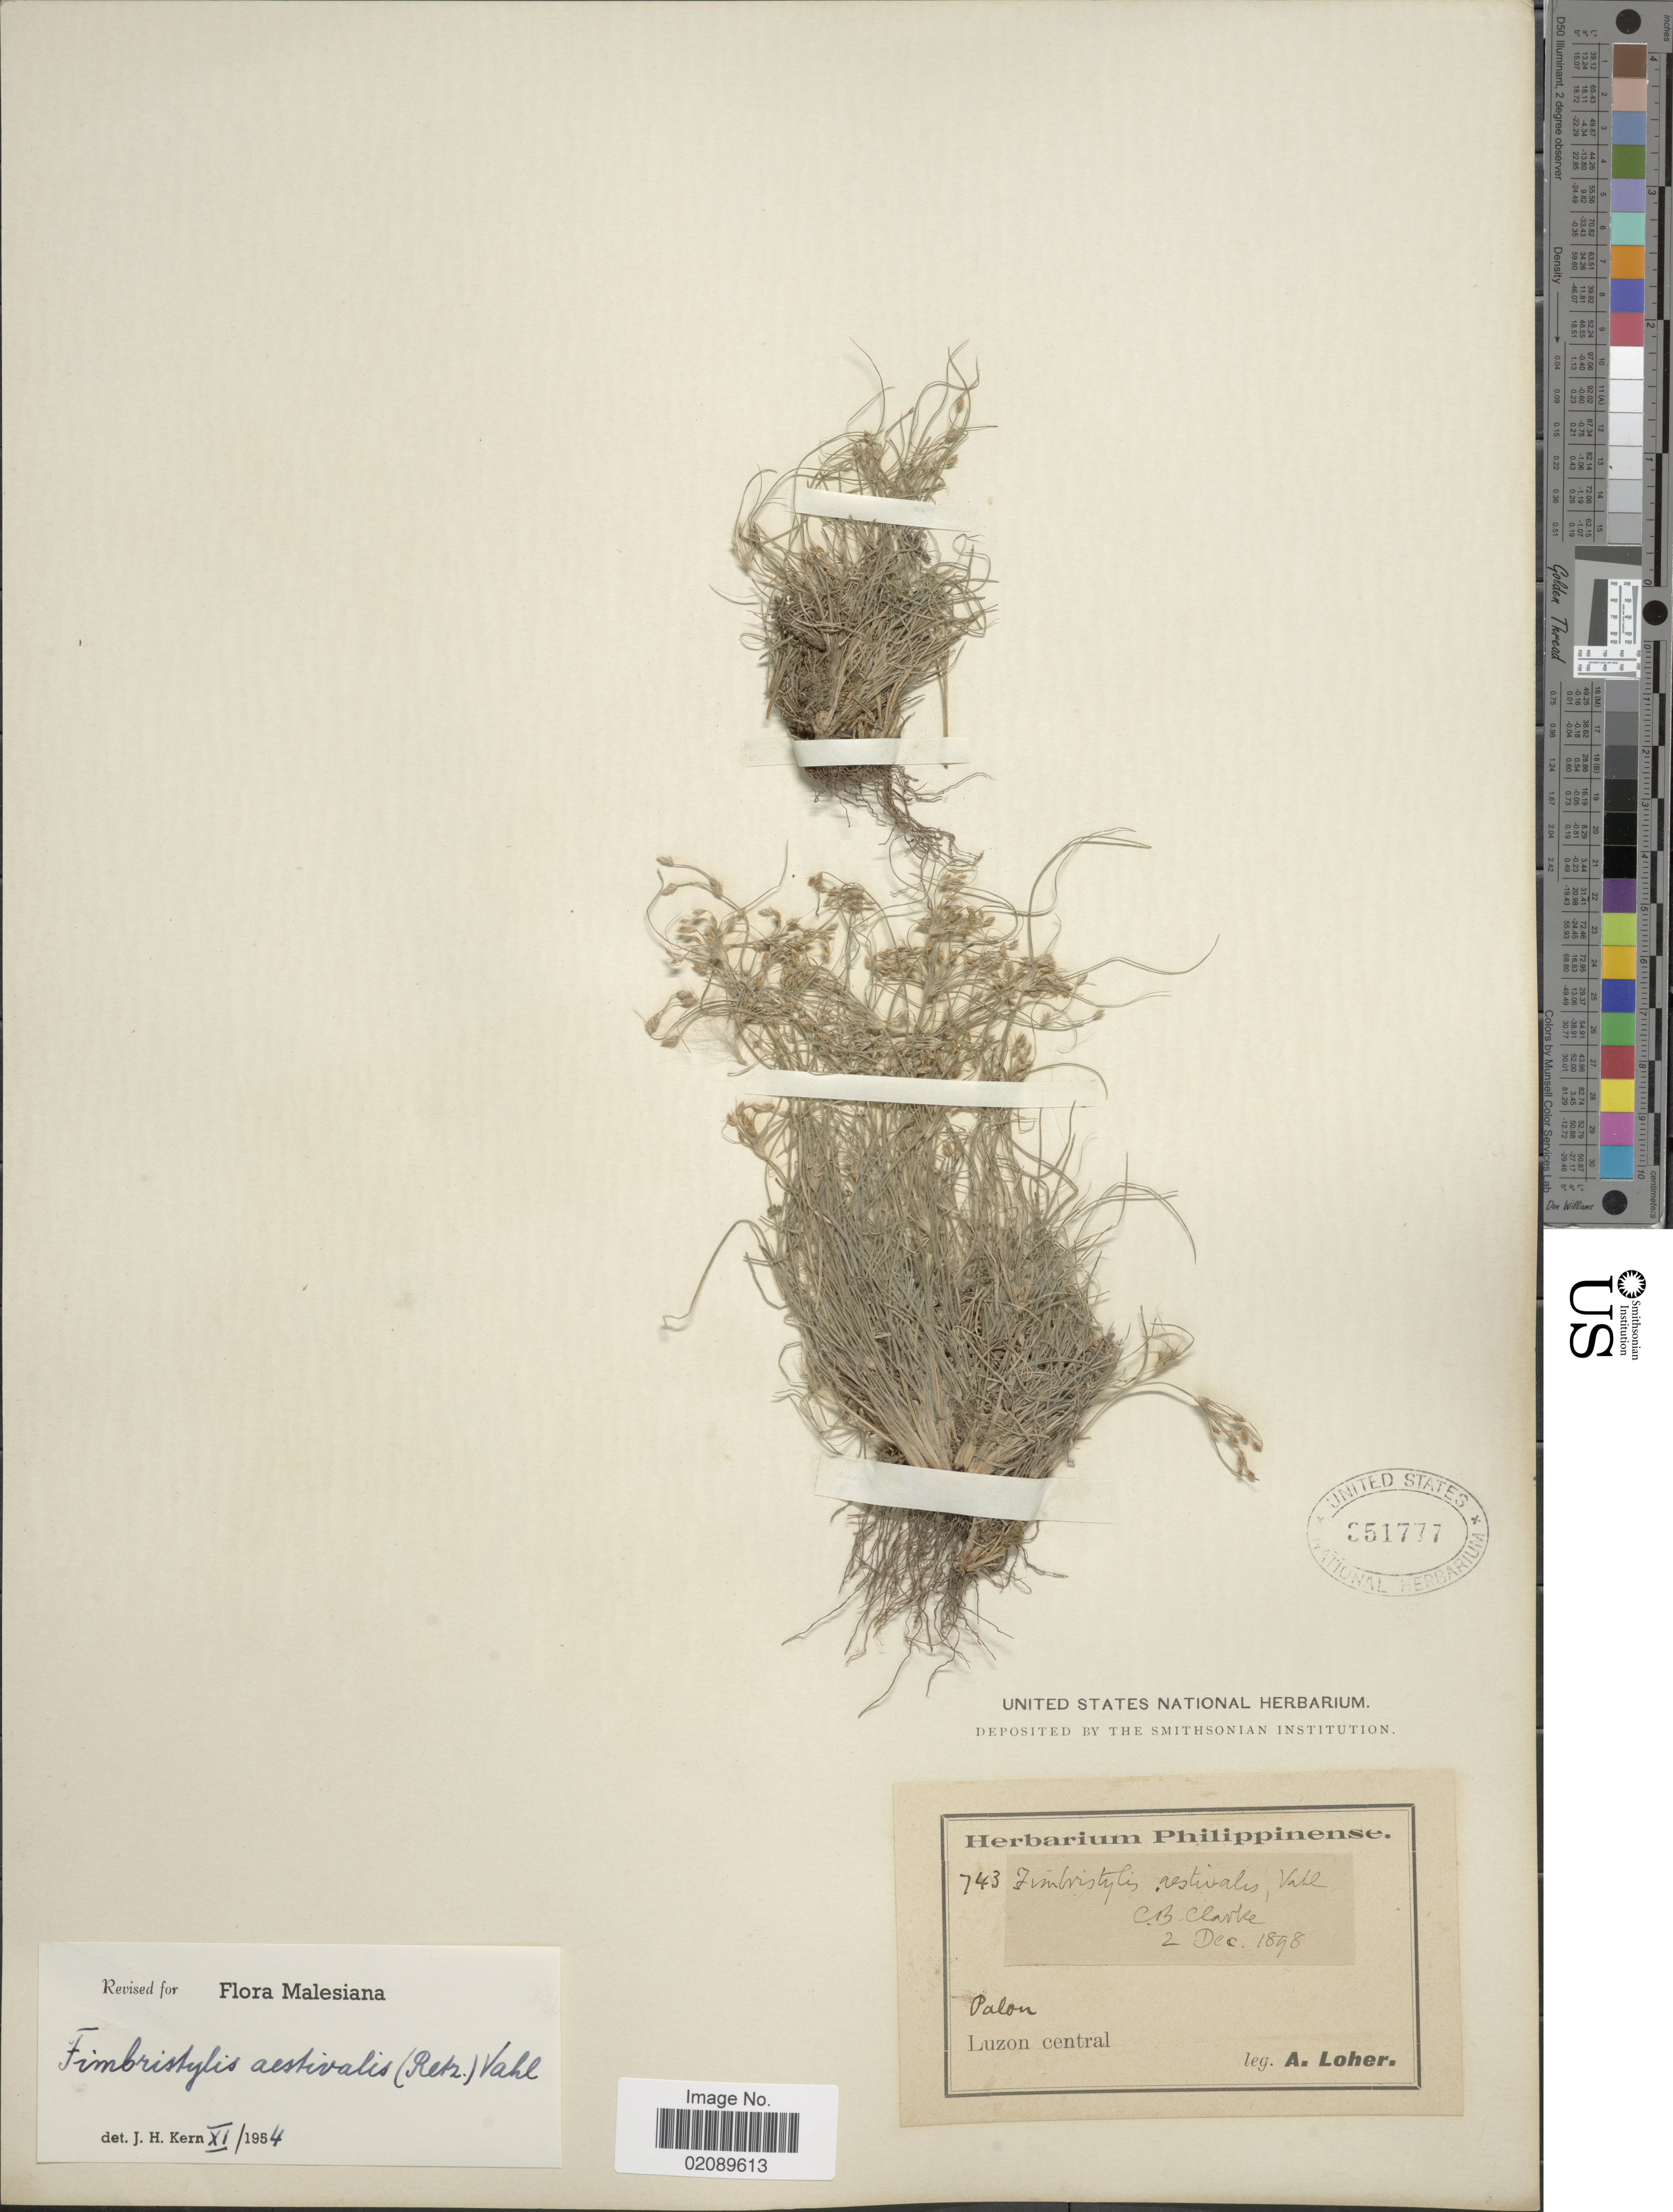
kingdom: Plantae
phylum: Tracheophyta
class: Liliopsida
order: Poales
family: Cyperaceae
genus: Fimbristylis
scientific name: Fimbristylis aestivalis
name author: (Retz.) Vahl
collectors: A. Loher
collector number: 743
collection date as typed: "collection date" is probably date of determination by C.B. Clarke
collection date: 1898-12-02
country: Philippines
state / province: Central Luzon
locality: Palon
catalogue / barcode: US 351777